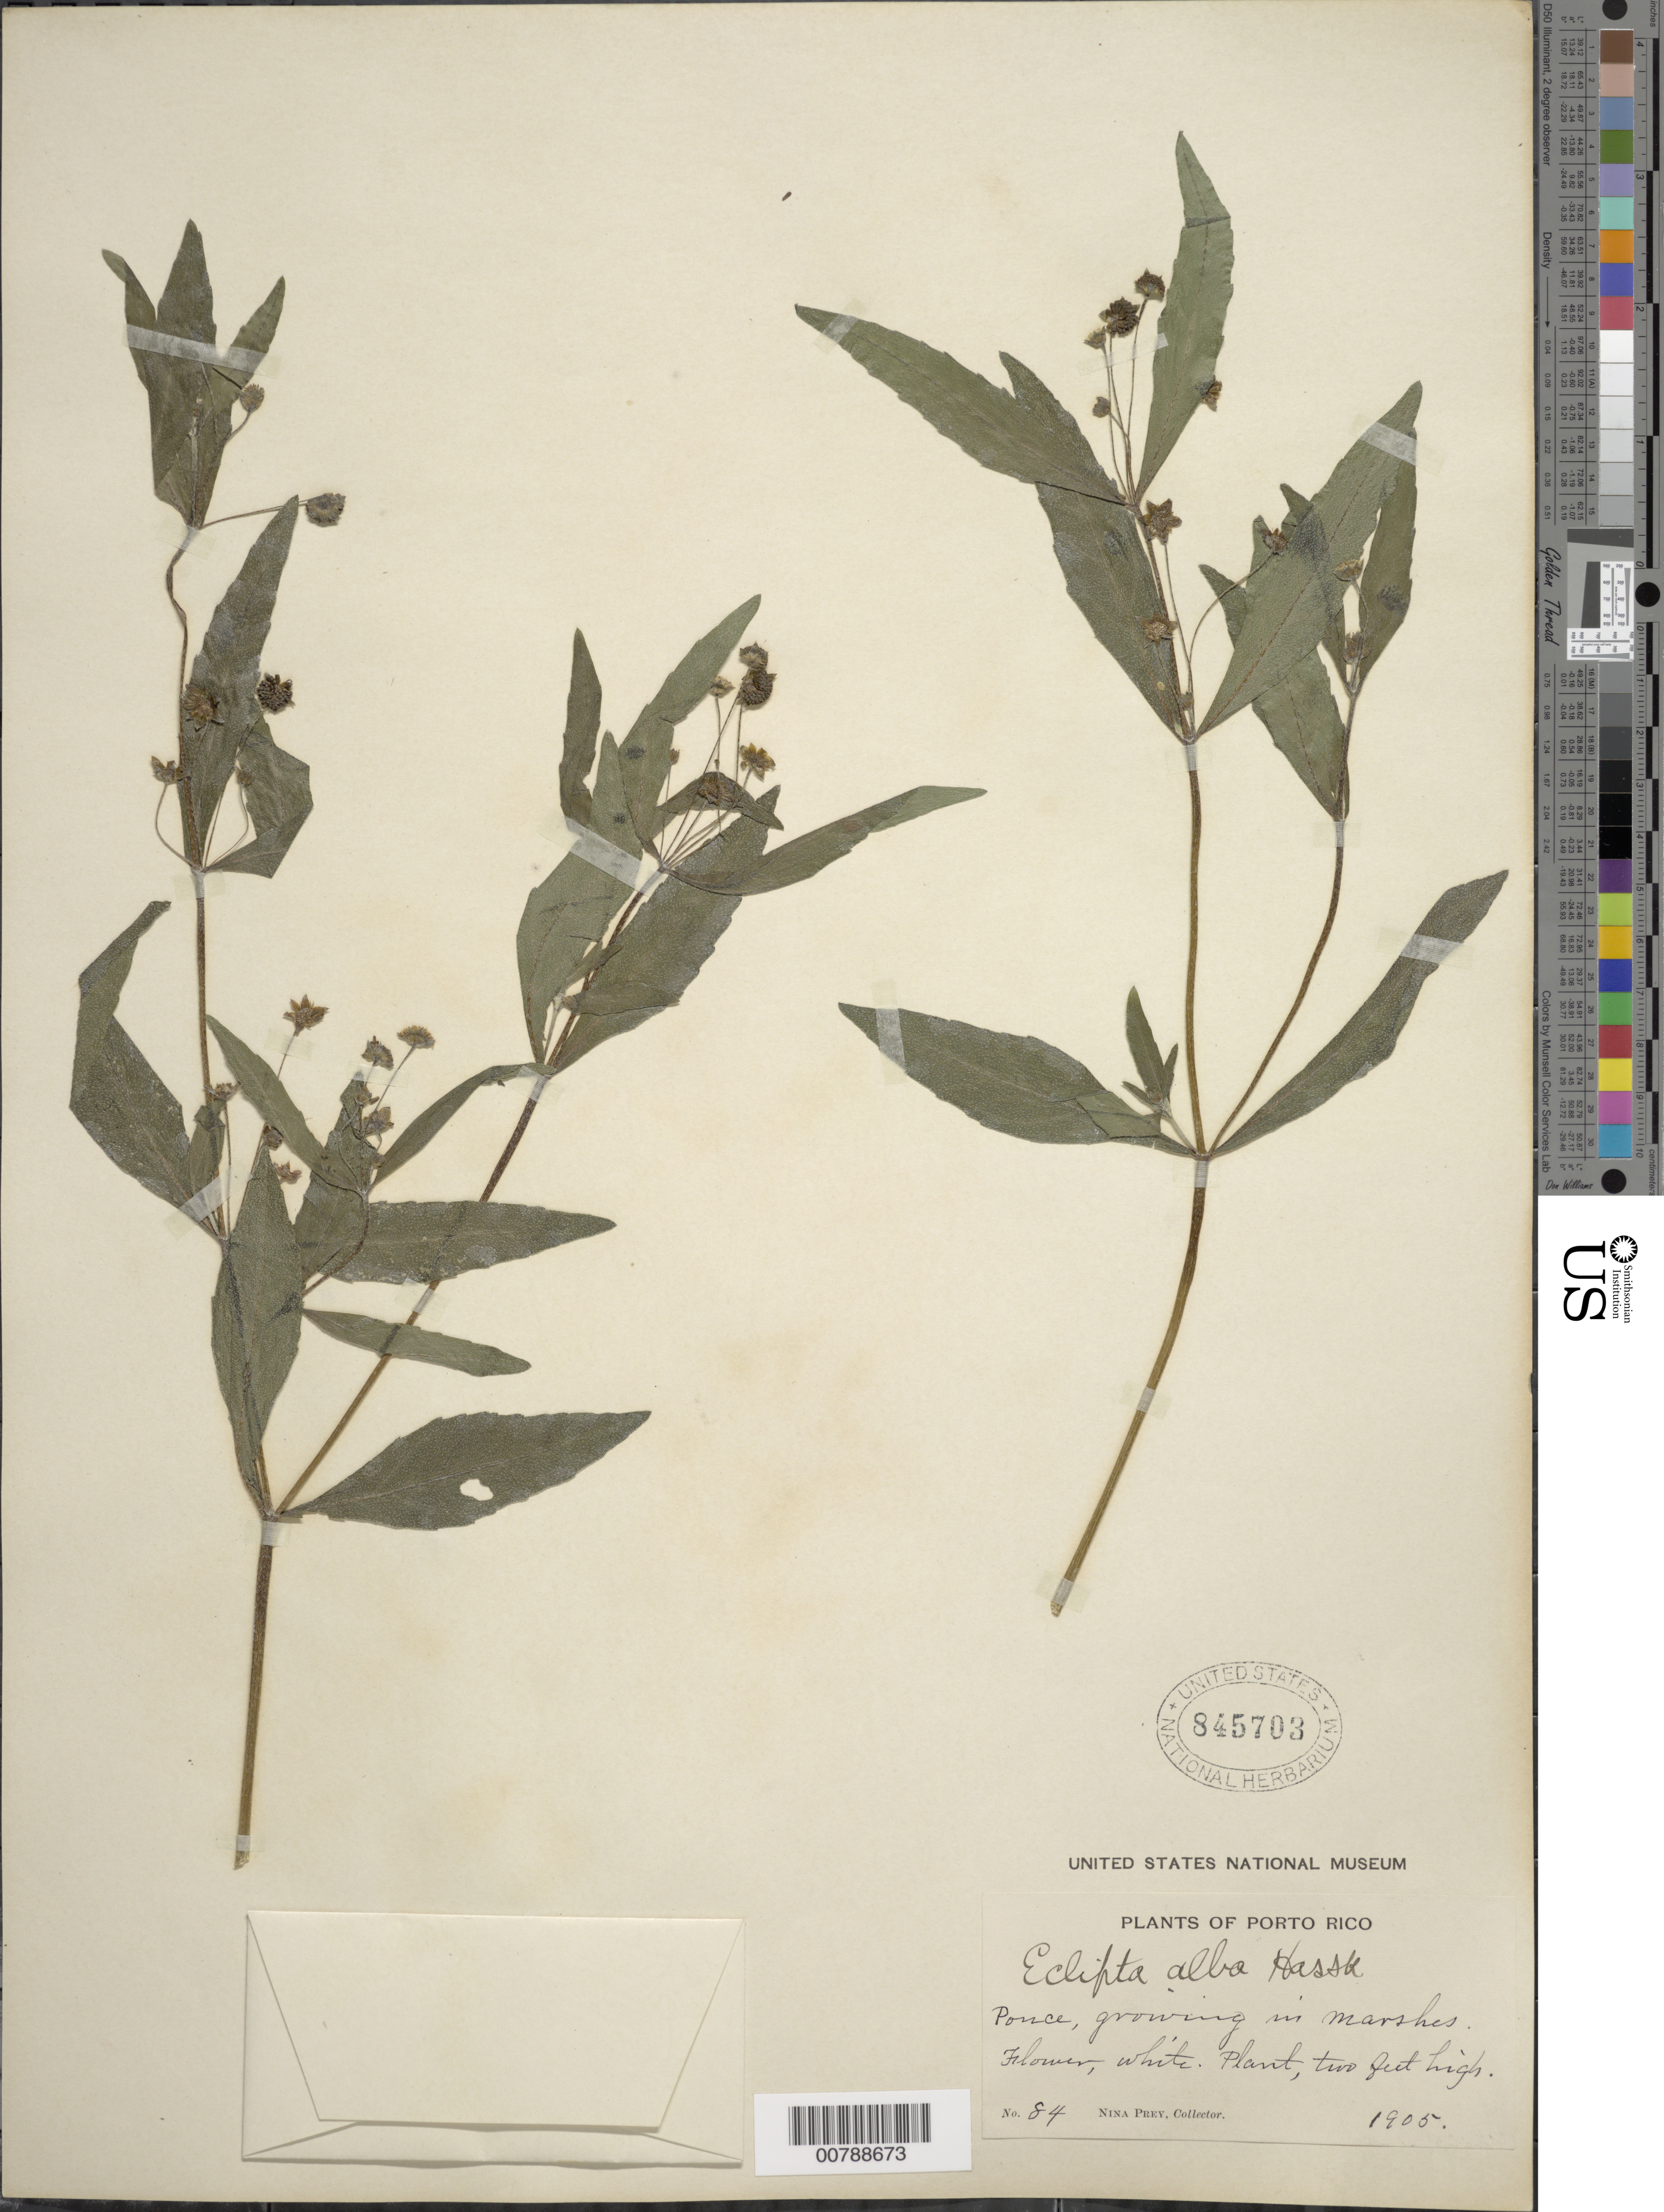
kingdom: Plantae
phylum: Tracheophyta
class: Magnoliopsida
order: Asterales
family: Asteraceae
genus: Eclipta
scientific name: Eclipta prostrata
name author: (L.) L.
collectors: N. Prey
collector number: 84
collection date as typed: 1905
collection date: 1905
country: Puerto Rico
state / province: Ponce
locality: Ponce, growing in marshes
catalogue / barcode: US 845703